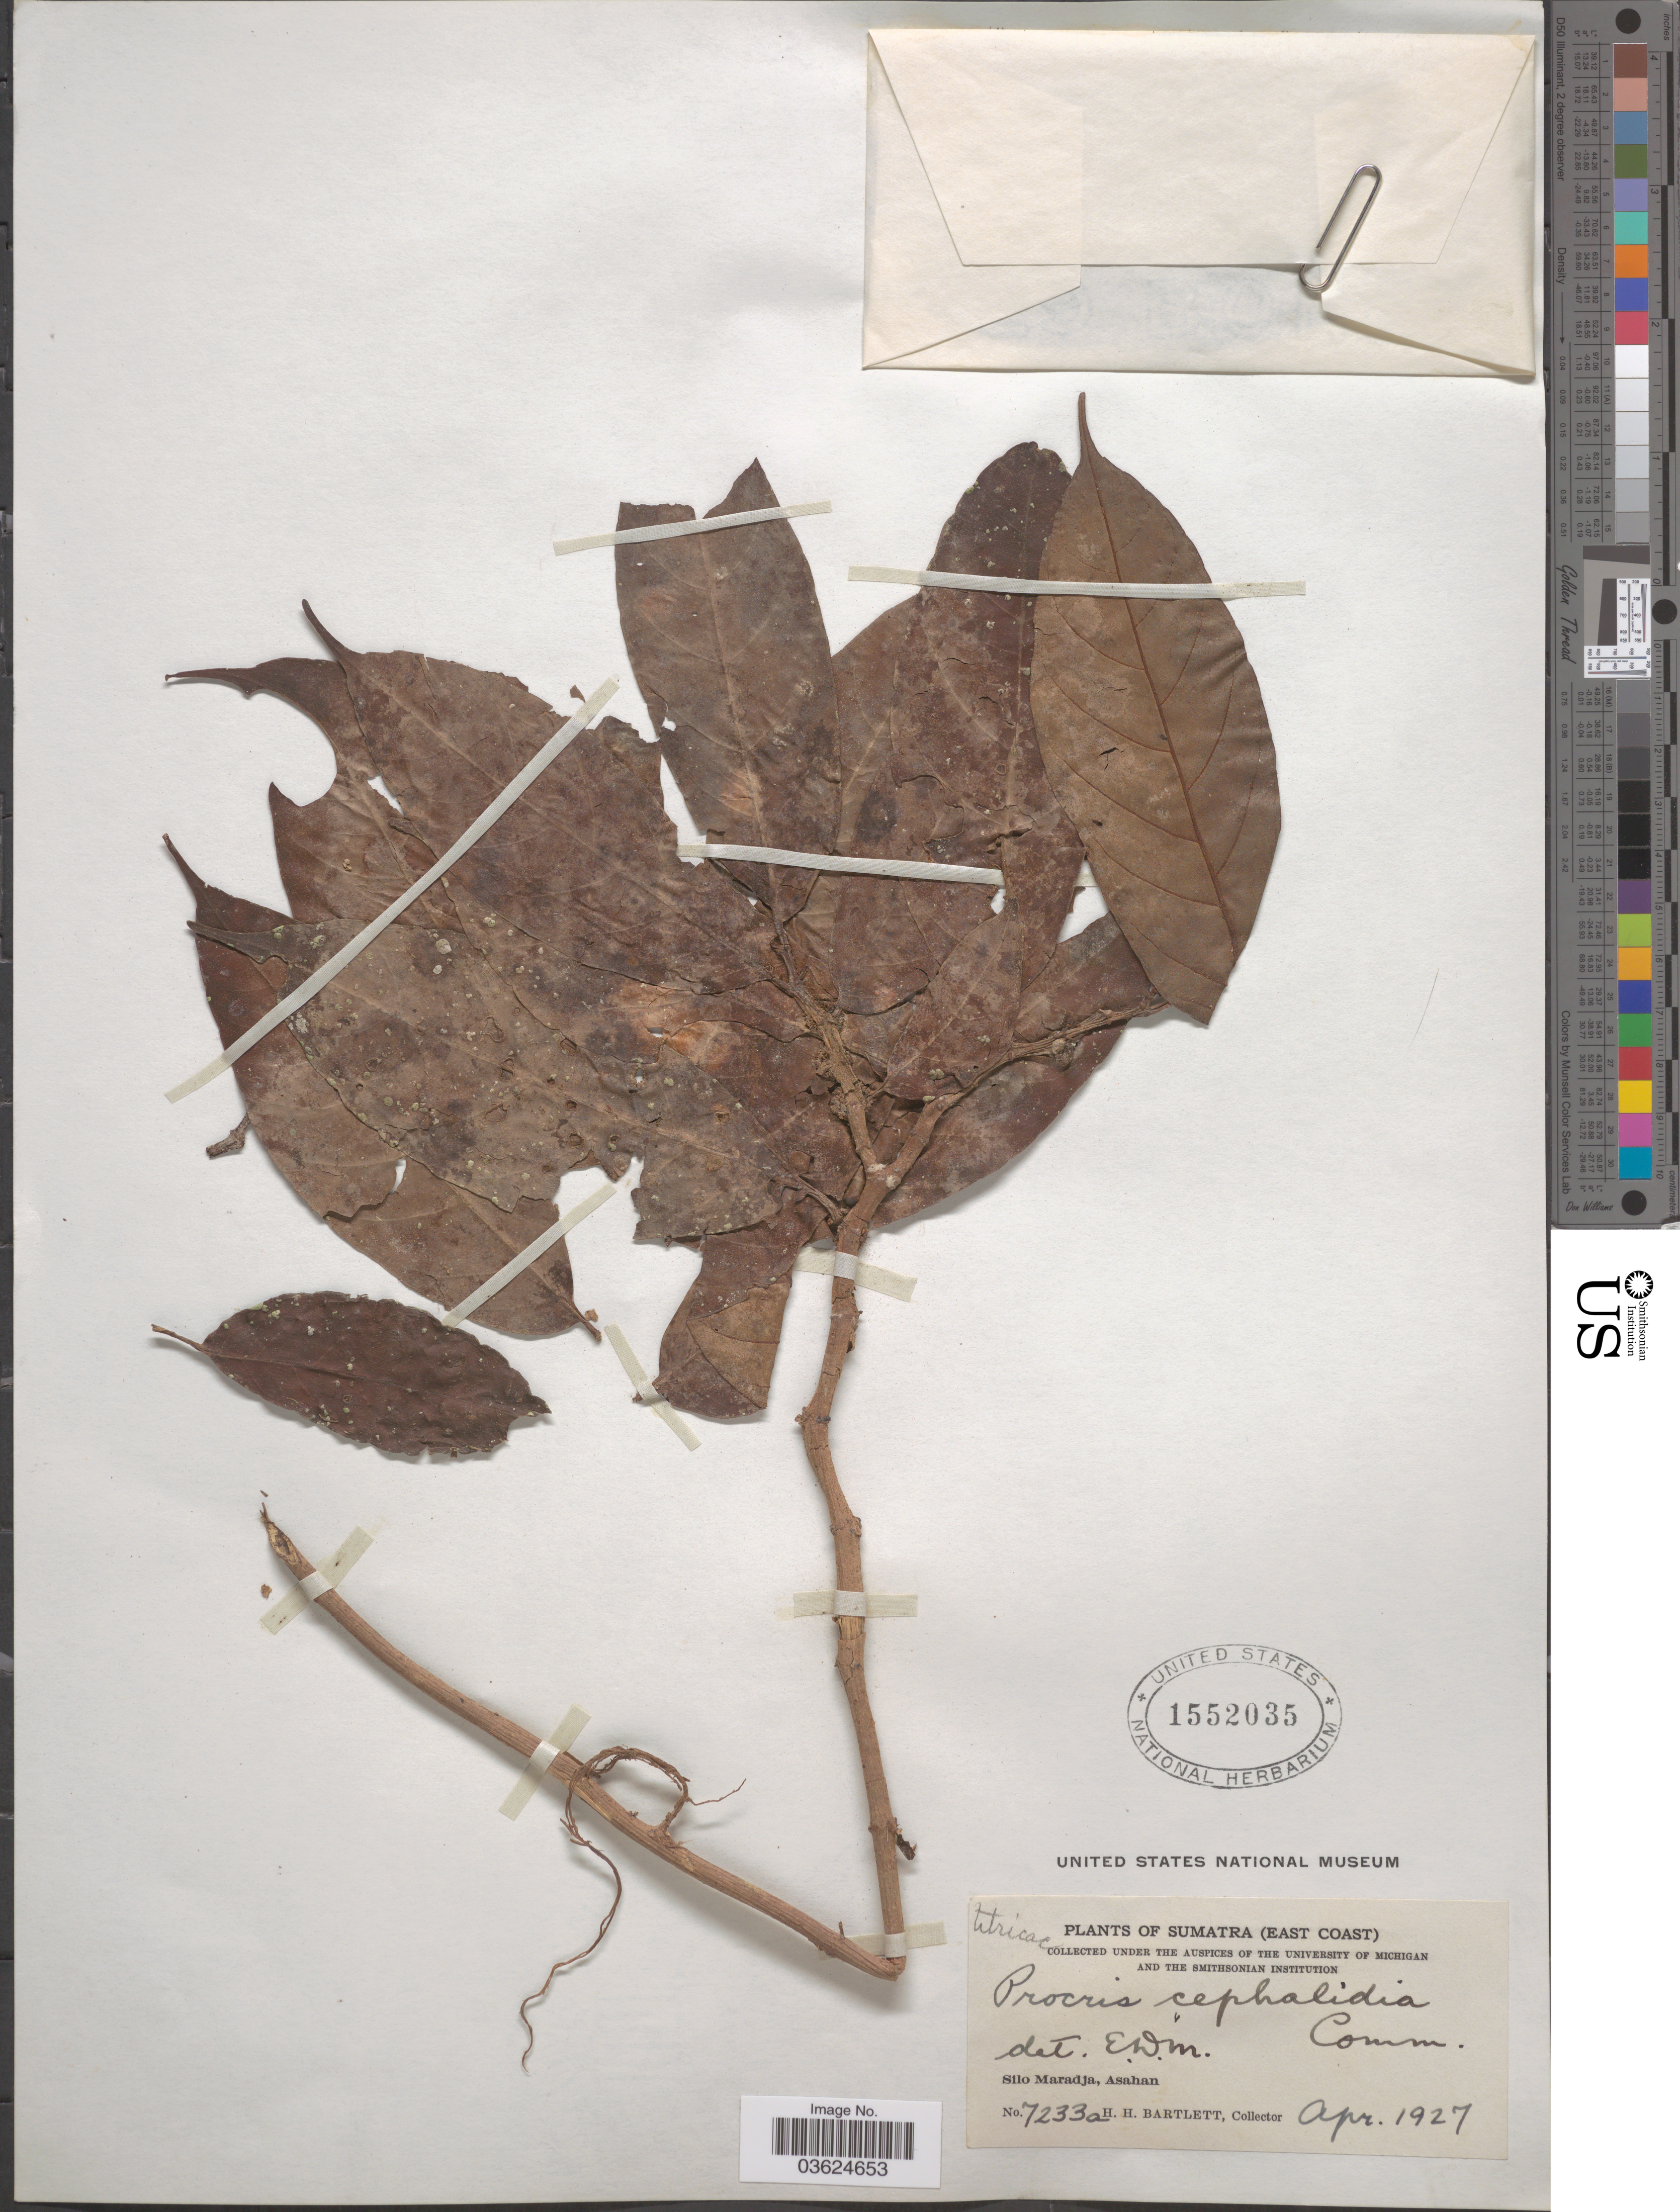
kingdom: Plantae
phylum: Tracheophyta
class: Magnoliopsida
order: Rosales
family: Urticaceae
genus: Procris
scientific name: Procris cephalida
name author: Comm.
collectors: H. H. Bartlett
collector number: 7233a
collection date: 1927-04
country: Indonesia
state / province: Sumatra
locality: East Coast. Silo Maradja, Asahan.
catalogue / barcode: US 1552035